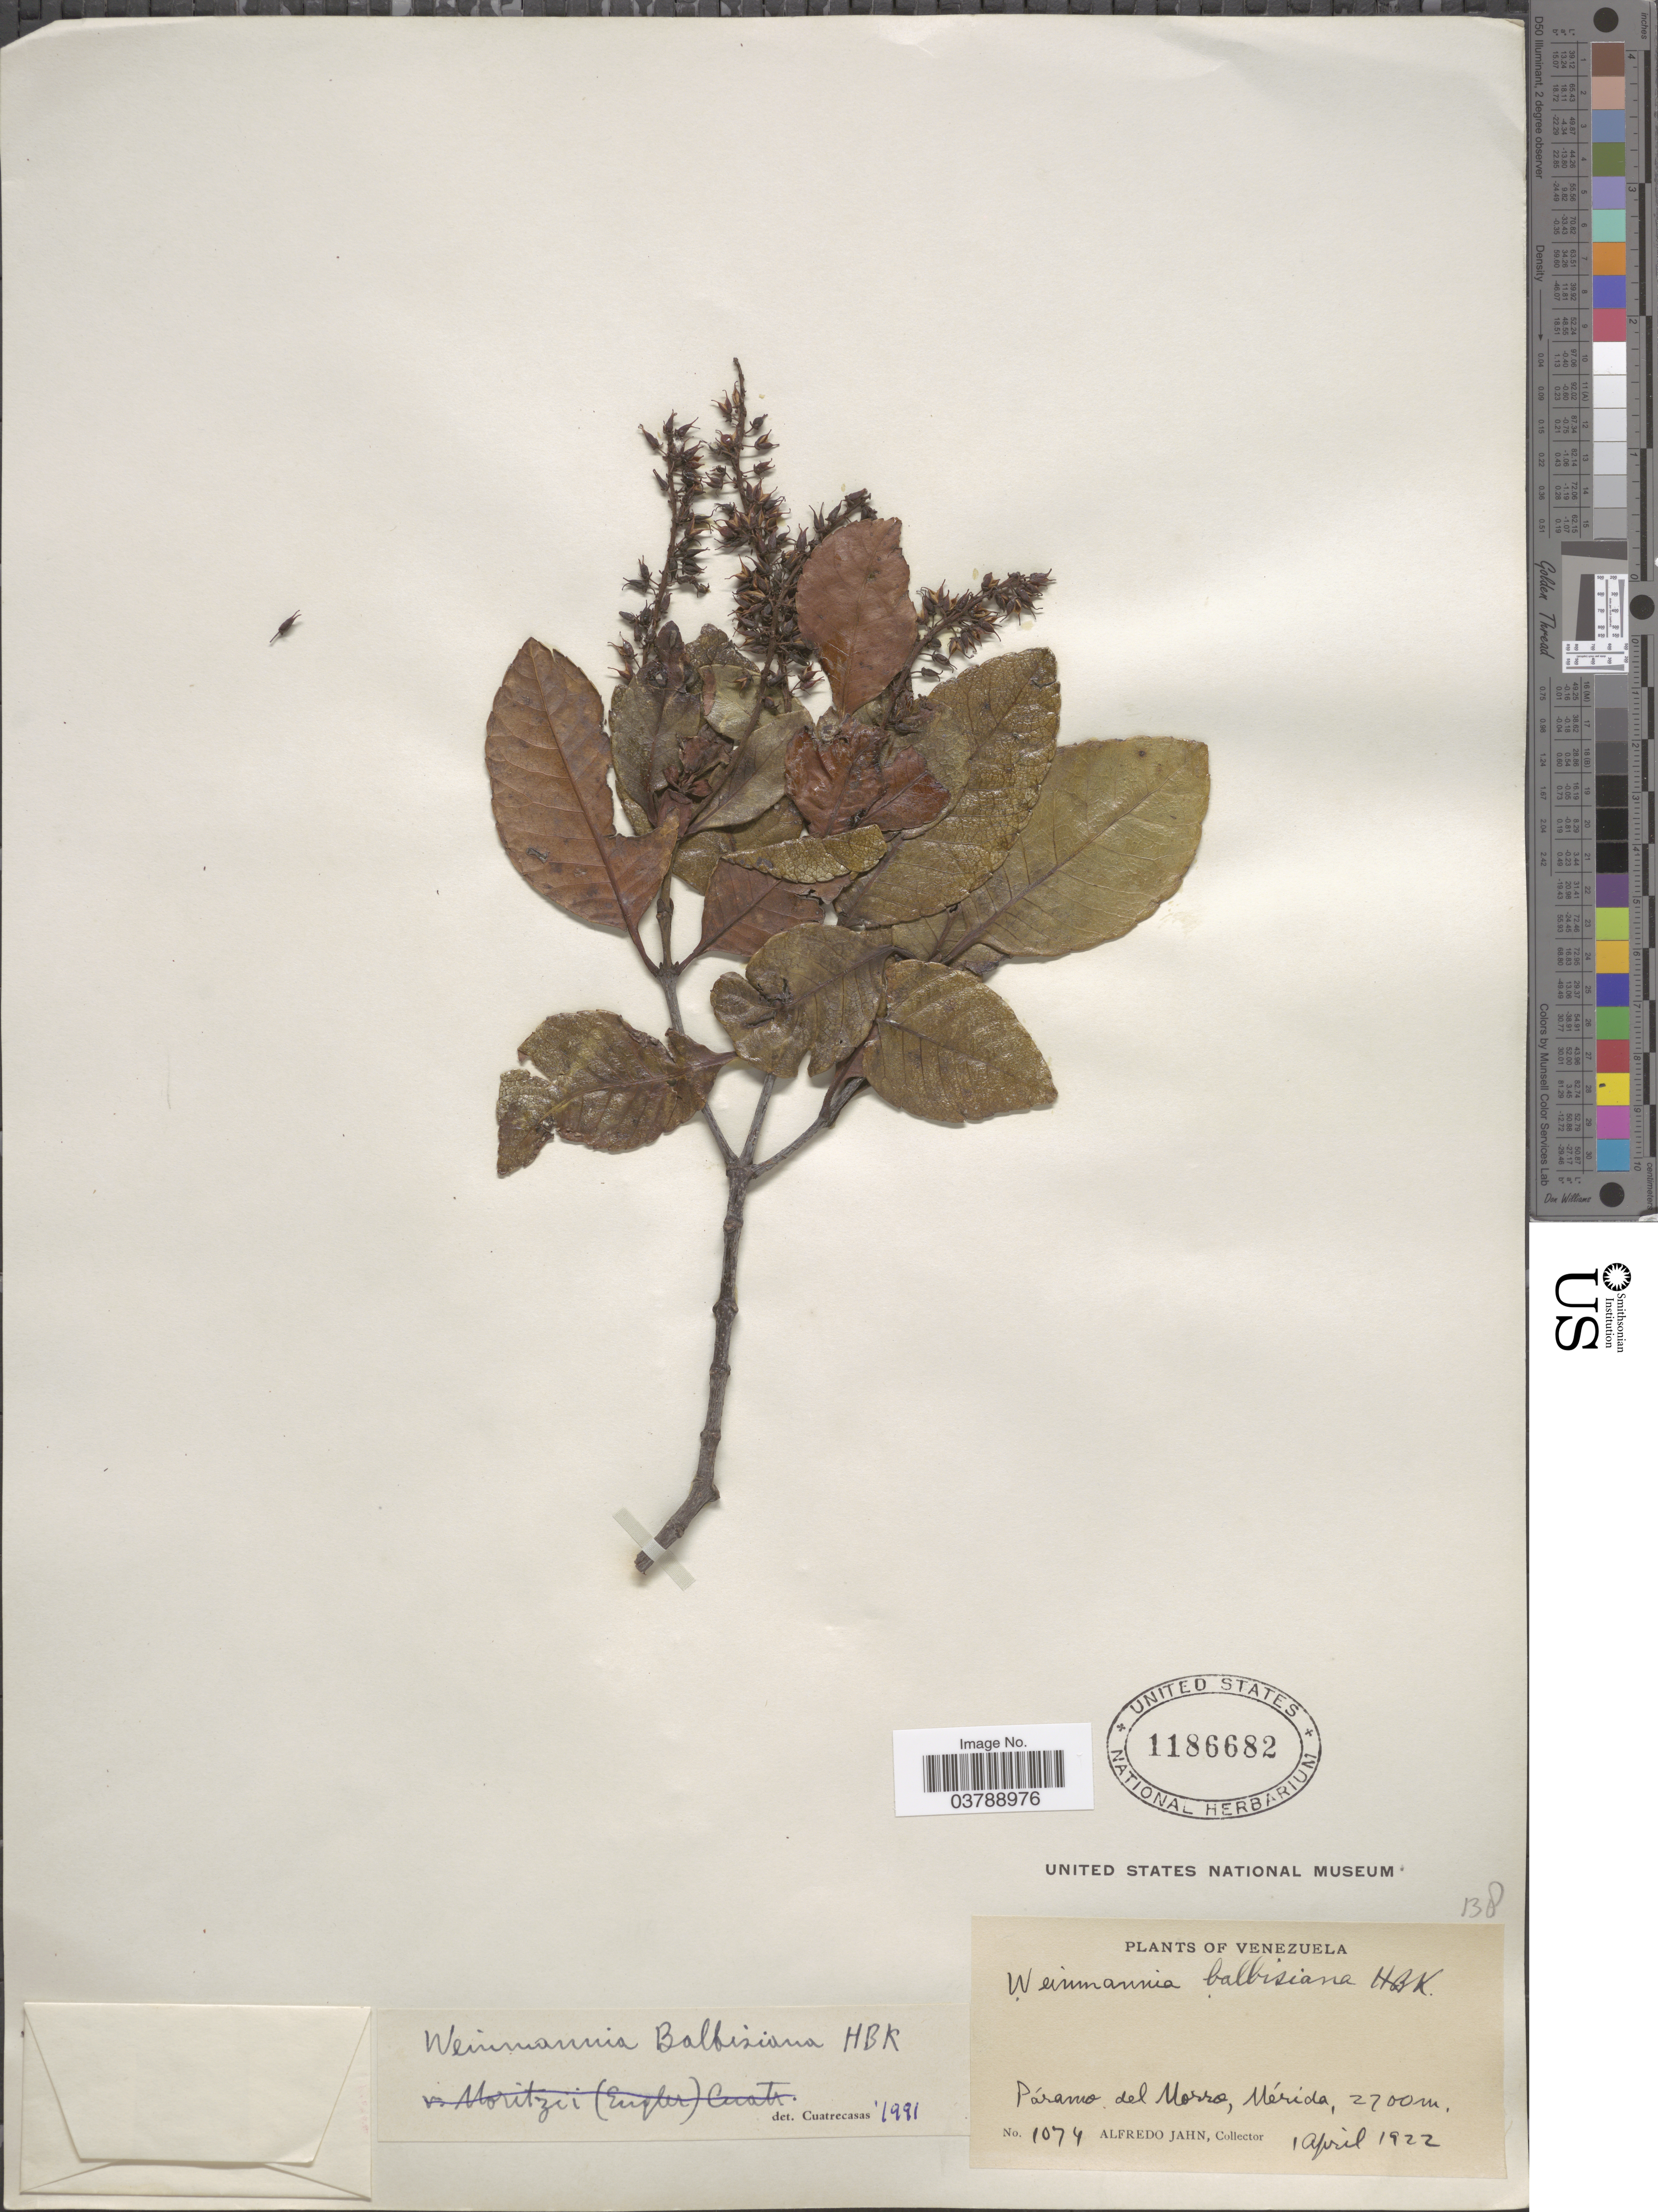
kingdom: Plantae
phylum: Tracheophyta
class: Magnoliopsida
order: Oxalidales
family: Cunoniaceae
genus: Weinmannia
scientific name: Weinmannia balbisiana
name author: Kunth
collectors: A. Jahn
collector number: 1074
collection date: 1922-04-01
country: Venezuela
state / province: Merida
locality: Páramo del Morro.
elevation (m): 2700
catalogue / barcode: US 1186682